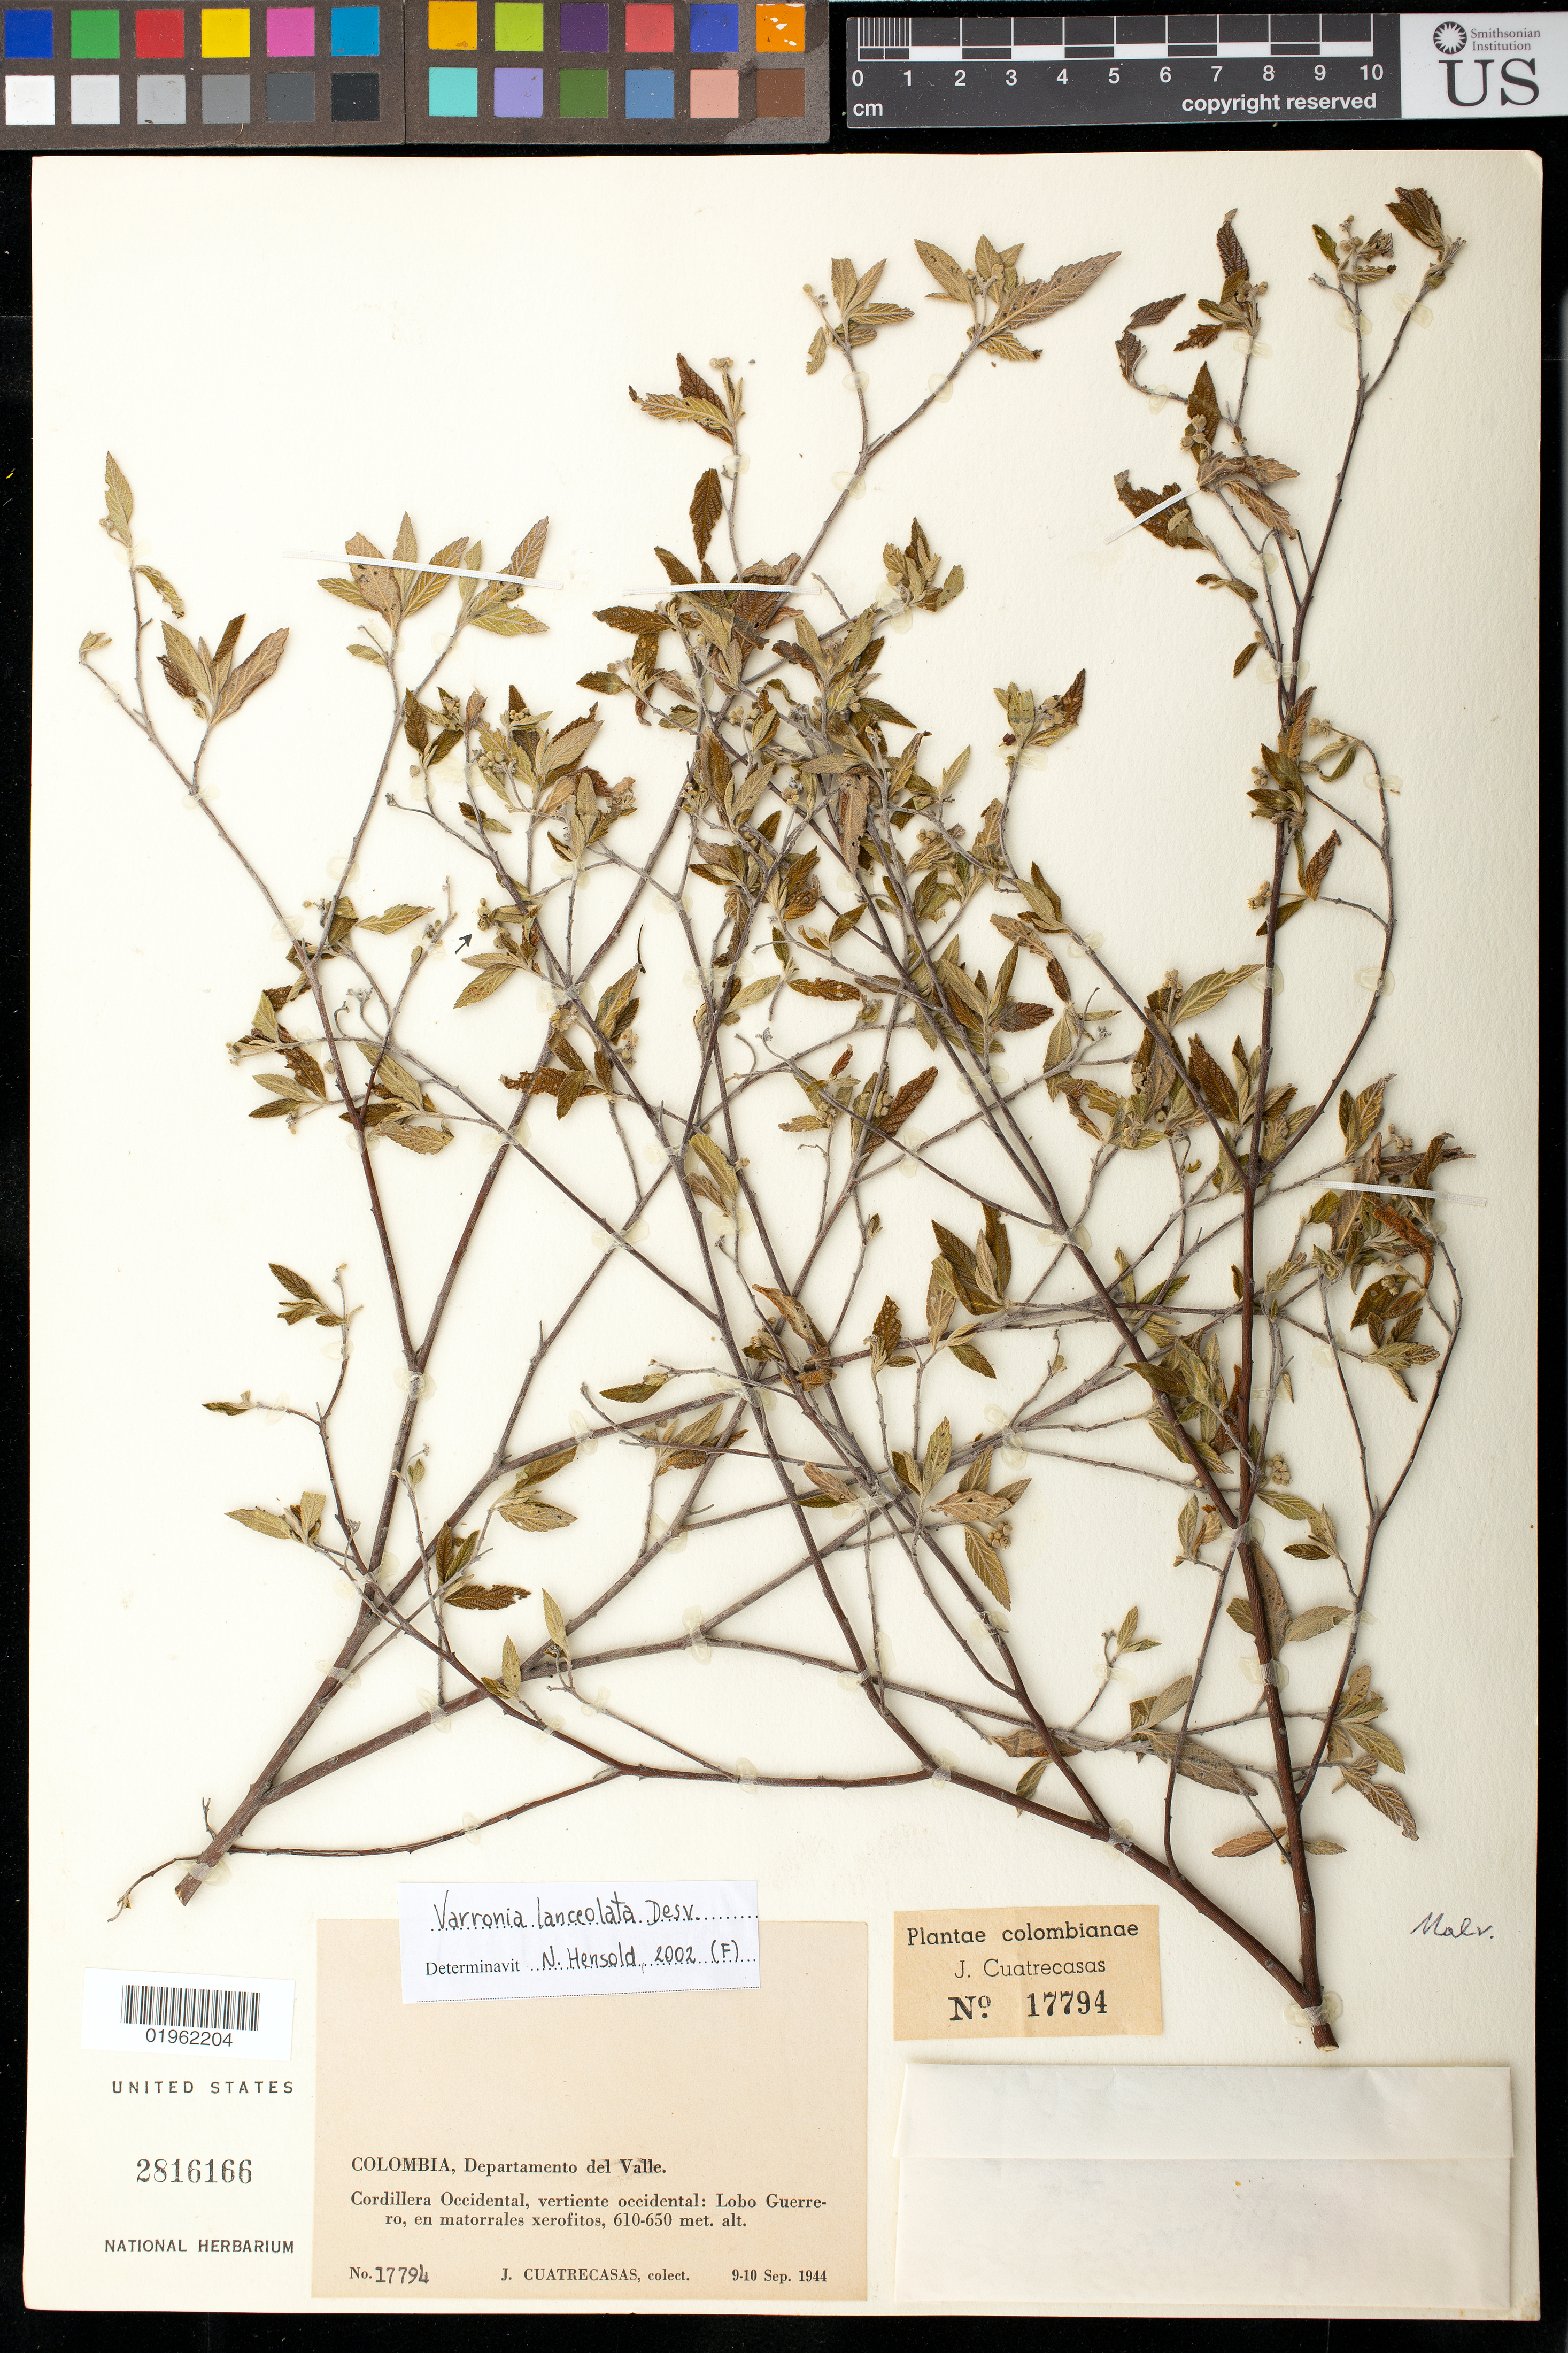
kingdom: Plantae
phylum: Tracheophyta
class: Magnoliopsida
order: Boraginales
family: Cordiaceae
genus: Varronia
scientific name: Varronia lanceolata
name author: Willd. ex Cham.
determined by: Hensold, N.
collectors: J. Cuatrecasas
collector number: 17794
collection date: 1944-09-09/1944-09-10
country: Colombia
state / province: Valle del Cauca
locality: Departamento del Valle, Cordillera Occidental, vertiente occidental: Lobo Guerrero, en matorrales xerofitos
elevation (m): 610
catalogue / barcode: US 2816166